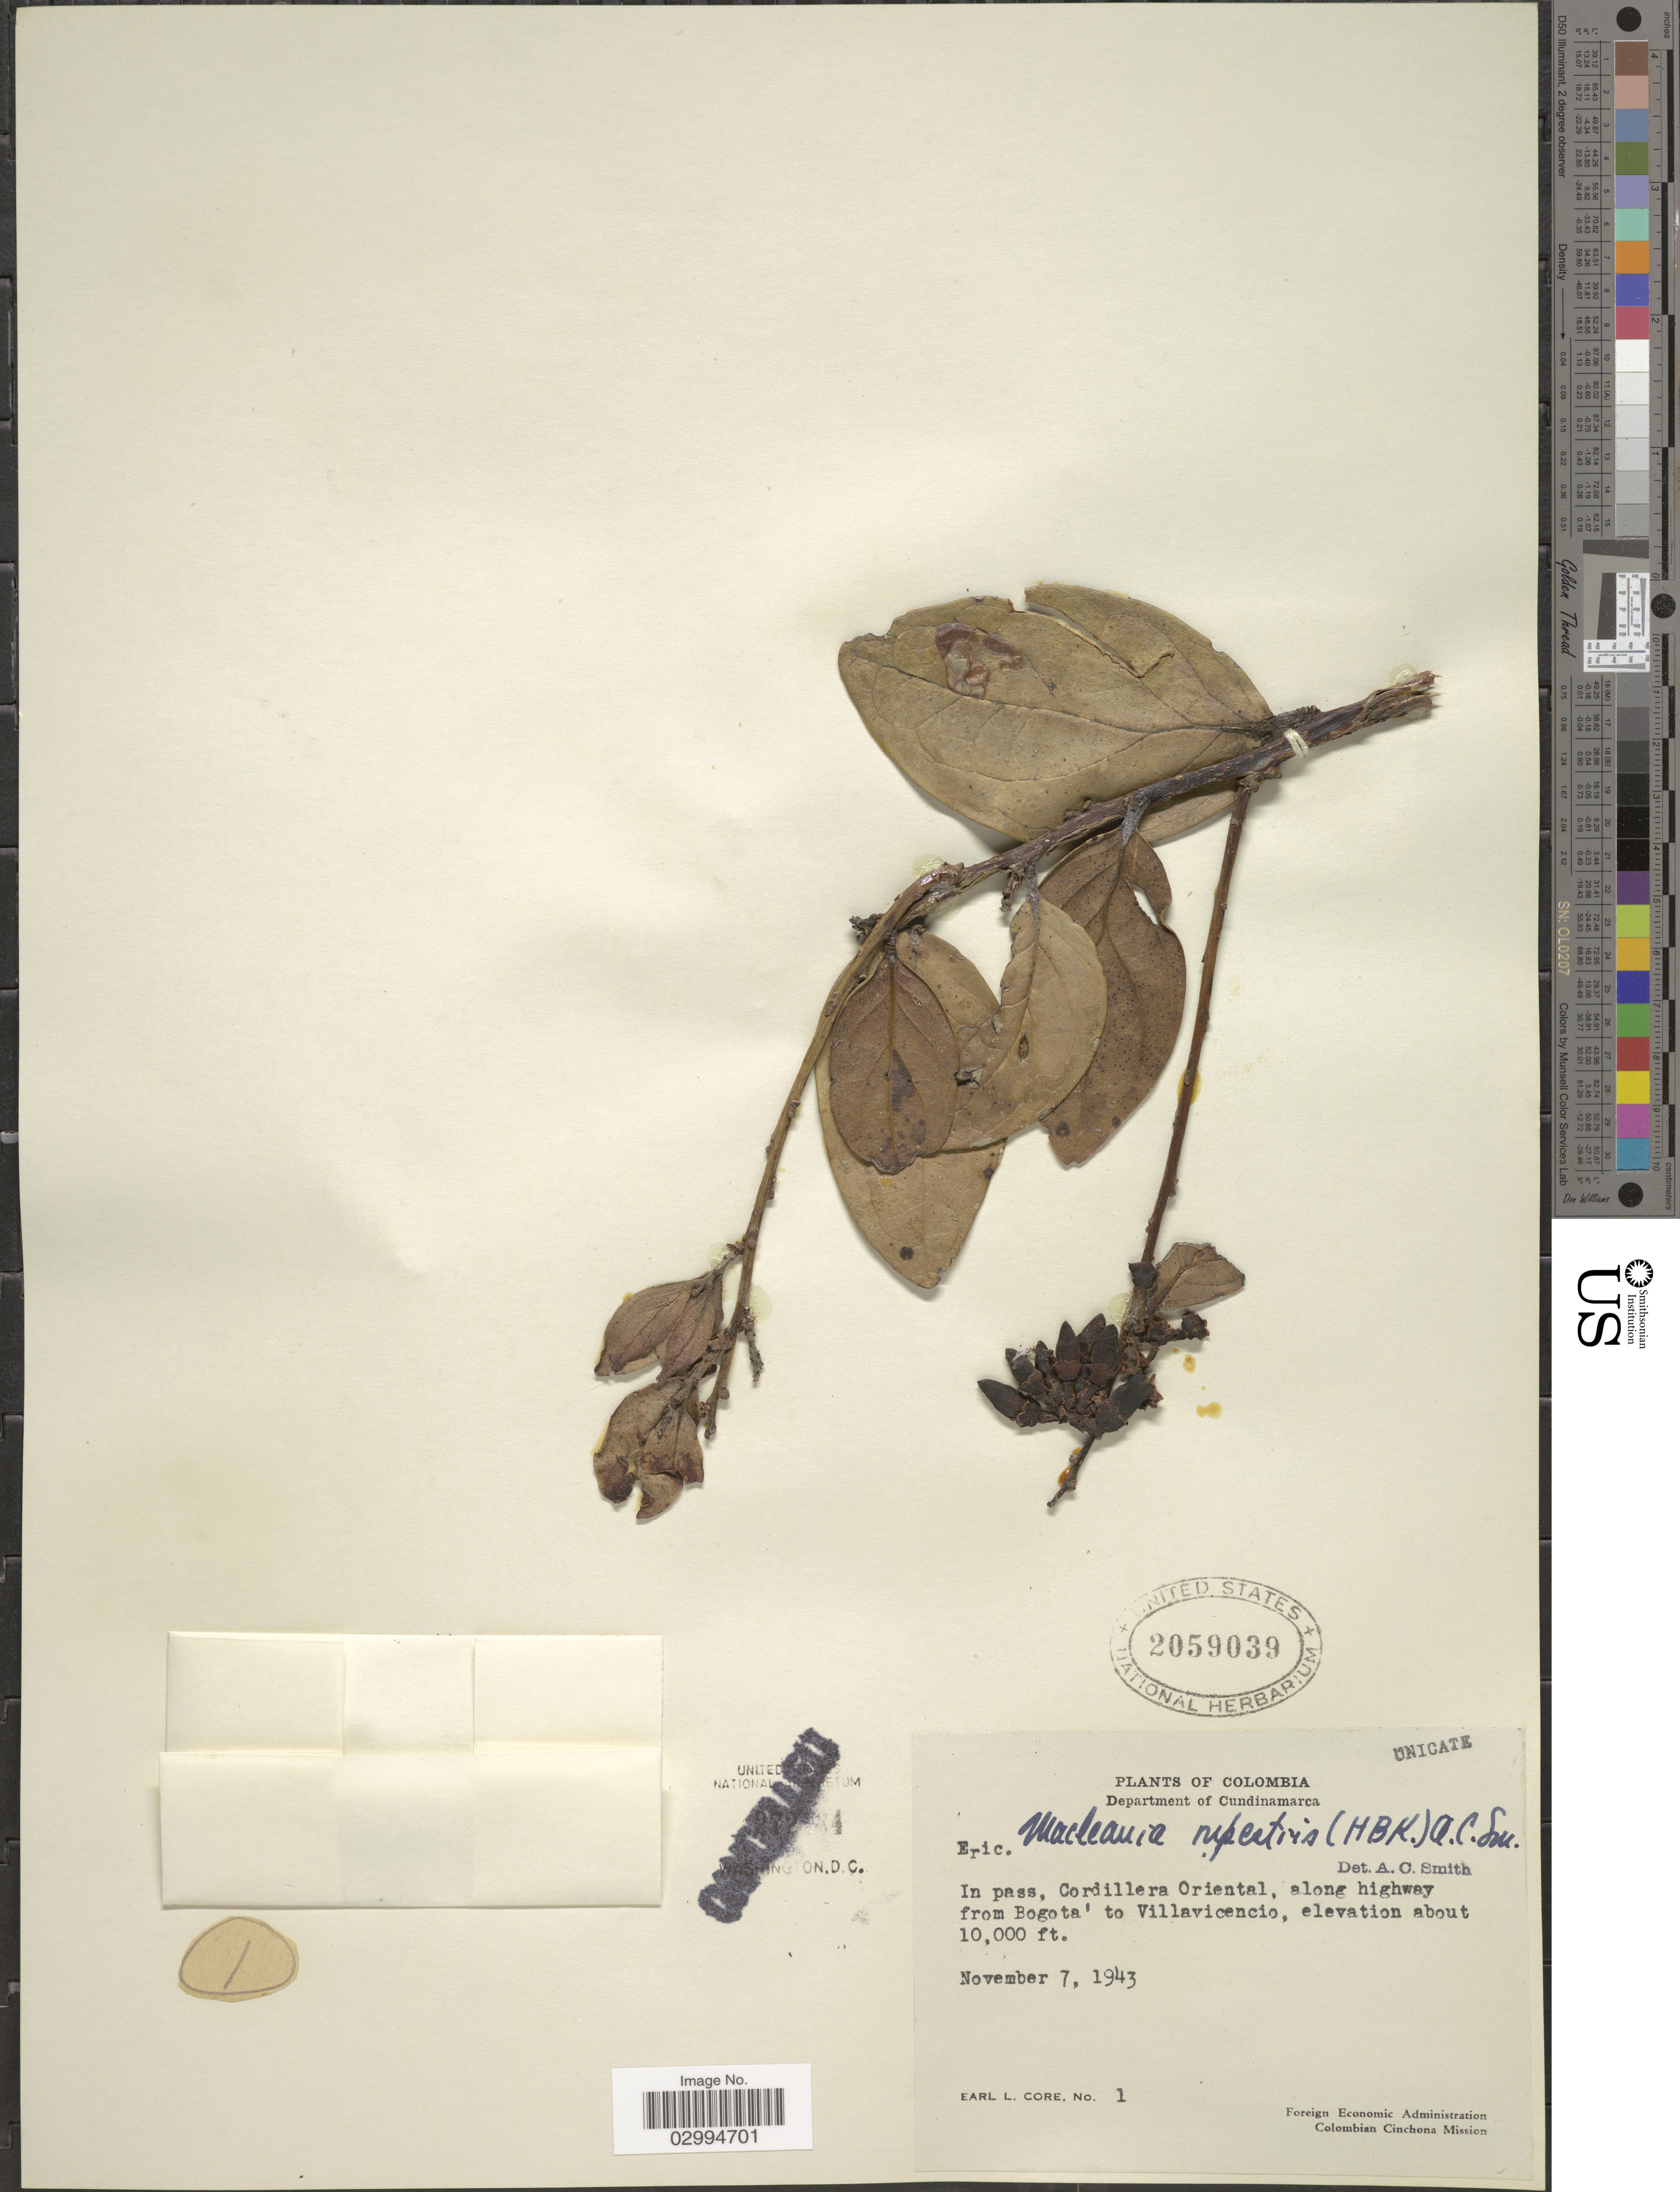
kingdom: Plantae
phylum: Tracheophyta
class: Magnoliopsida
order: Ericales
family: Ericaceae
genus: Macleania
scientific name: Macleania rupestris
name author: (Kunth) A.C. Sm.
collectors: E. L. Core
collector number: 1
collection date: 1943-11-07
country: Colombia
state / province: Cundinamarca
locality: Department of Cundinamarca. In pass, Cordillera Oriental, along highway from Bogota' to Villavicencio.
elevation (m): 3048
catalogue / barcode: US 2059039